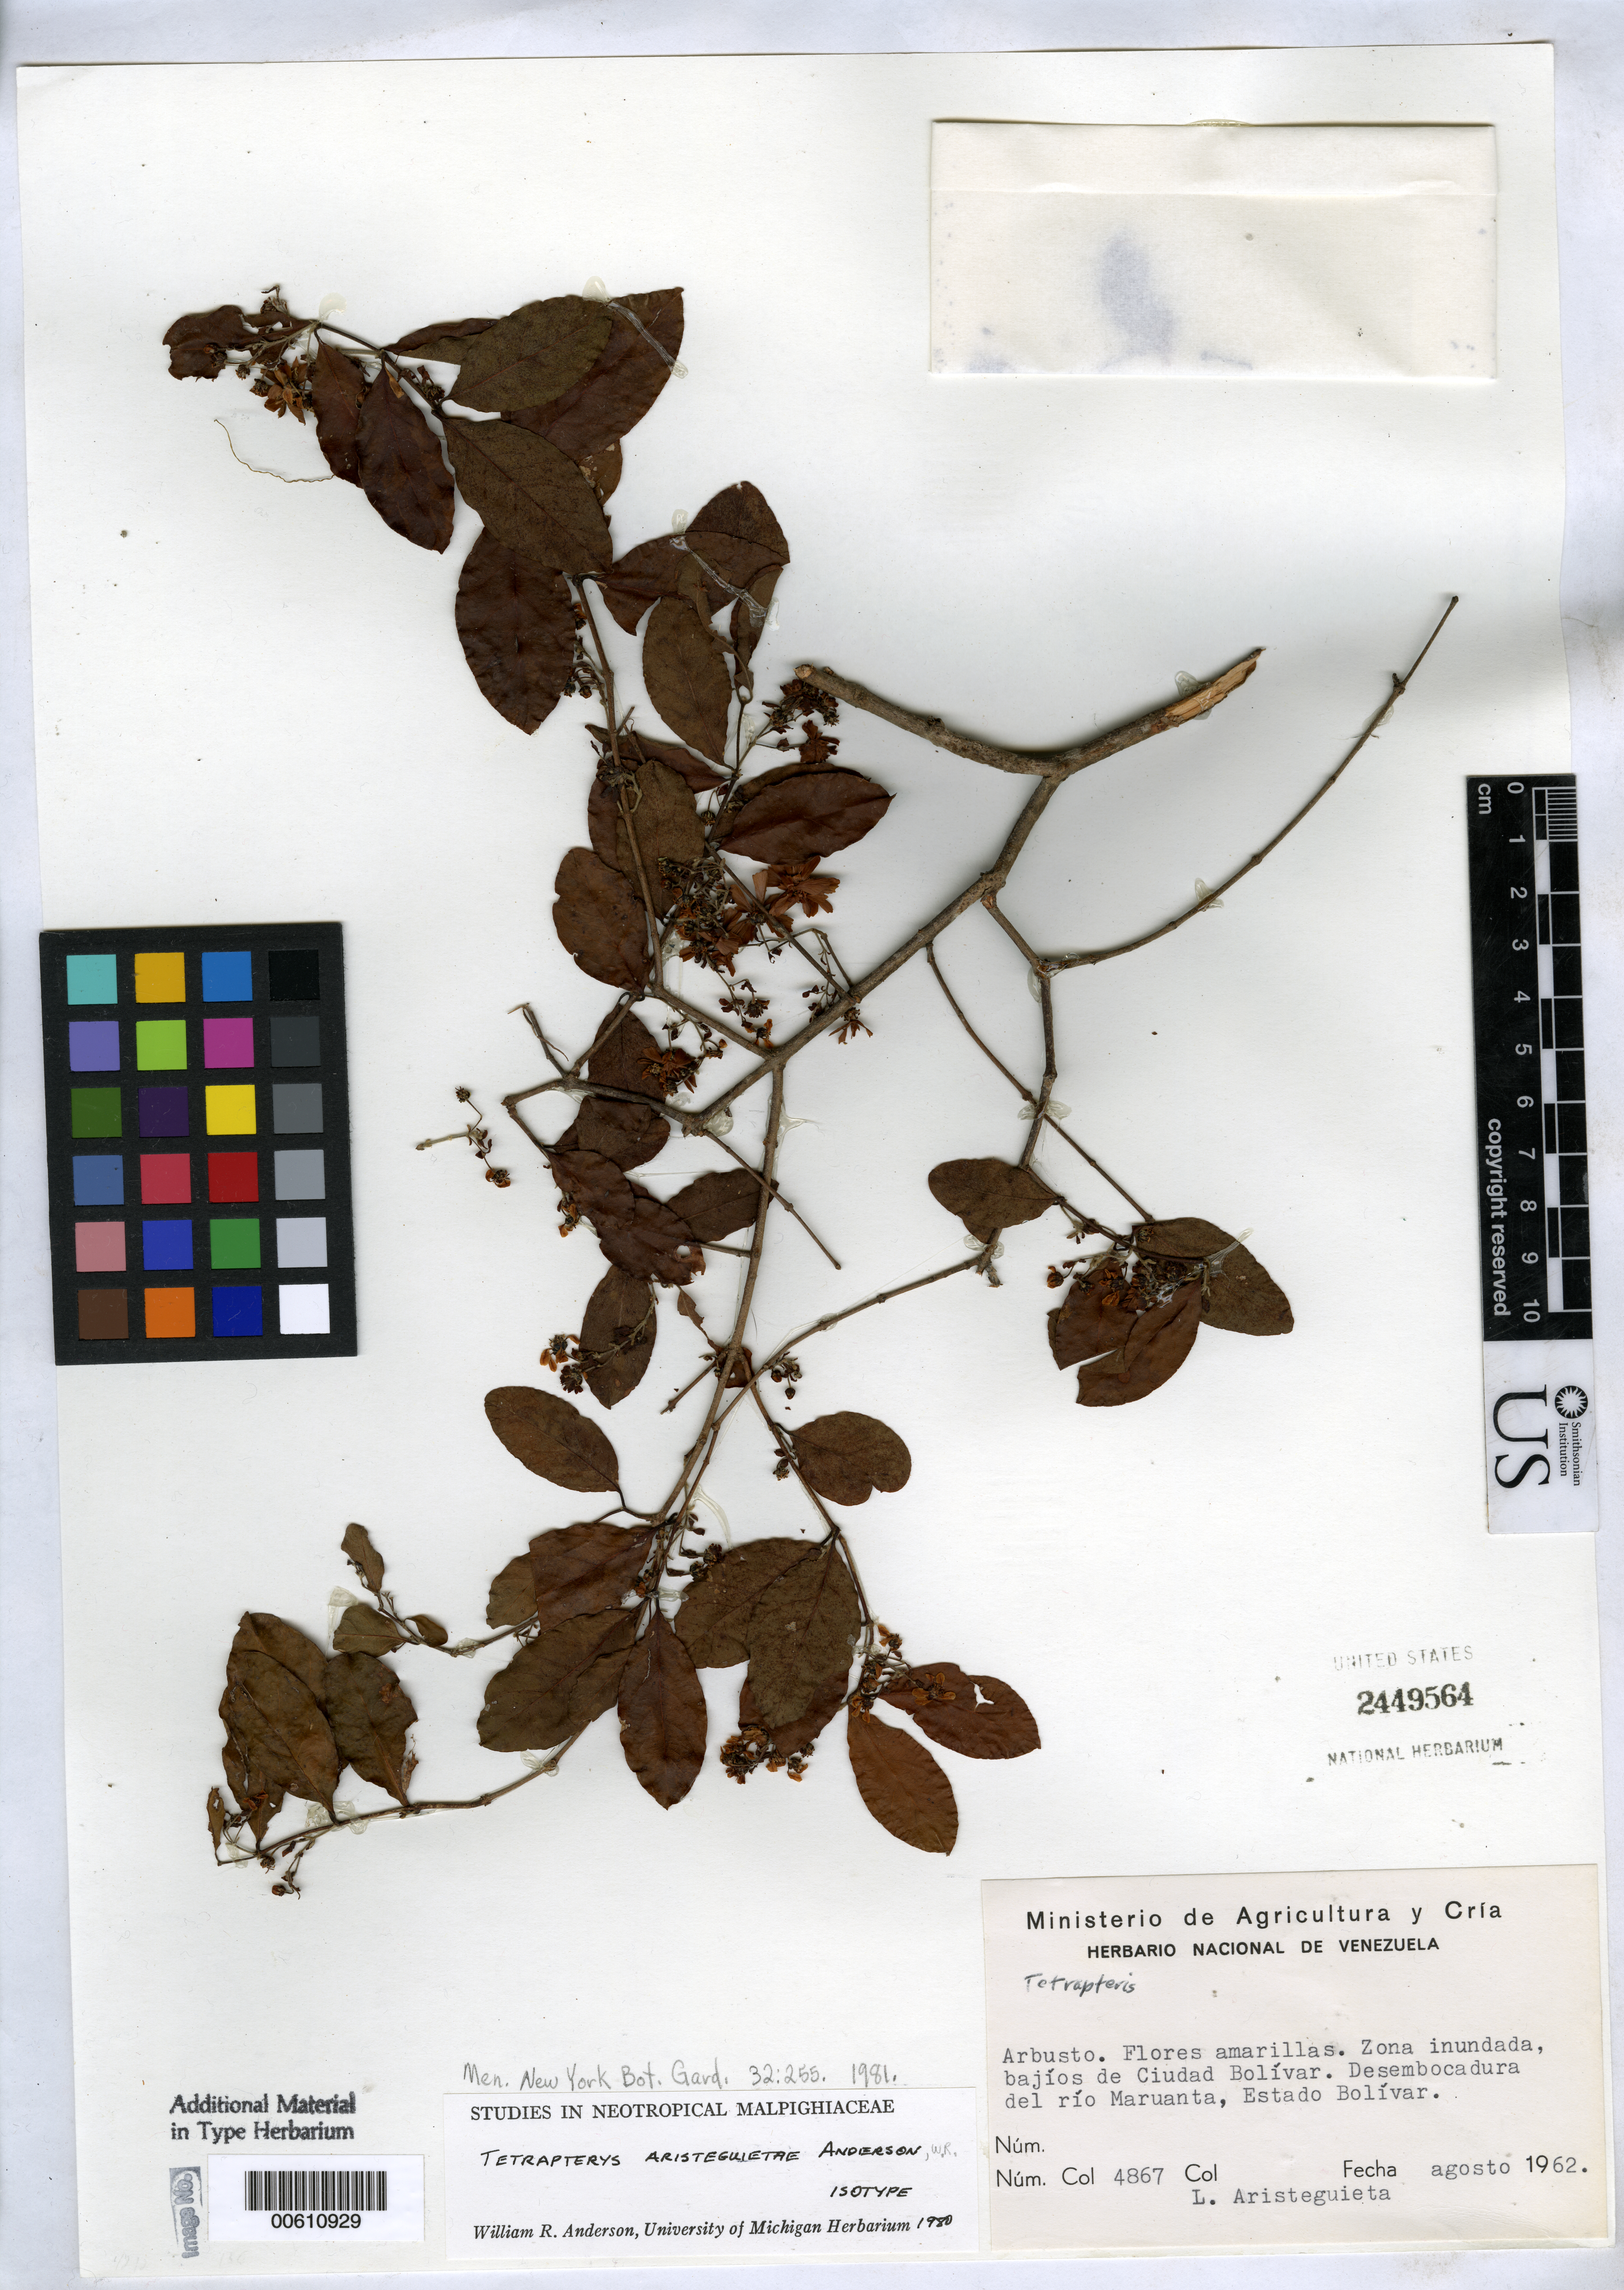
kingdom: Plantae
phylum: Tracheophyta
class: Magnoliopsida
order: Malpighiales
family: Malpighiaceae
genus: Tetrapterys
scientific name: Tetrapterys aristeguietae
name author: W.R. Anderson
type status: Isotype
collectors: L. Aristeguieta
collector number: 4867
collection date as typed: Aug 1962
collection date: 1962-08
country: Venezuela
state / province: Bolívar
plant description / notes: Protologue cites collection number as 4867; some duplicates labeled as 4967, apparently in error.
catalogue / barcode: US 2449564